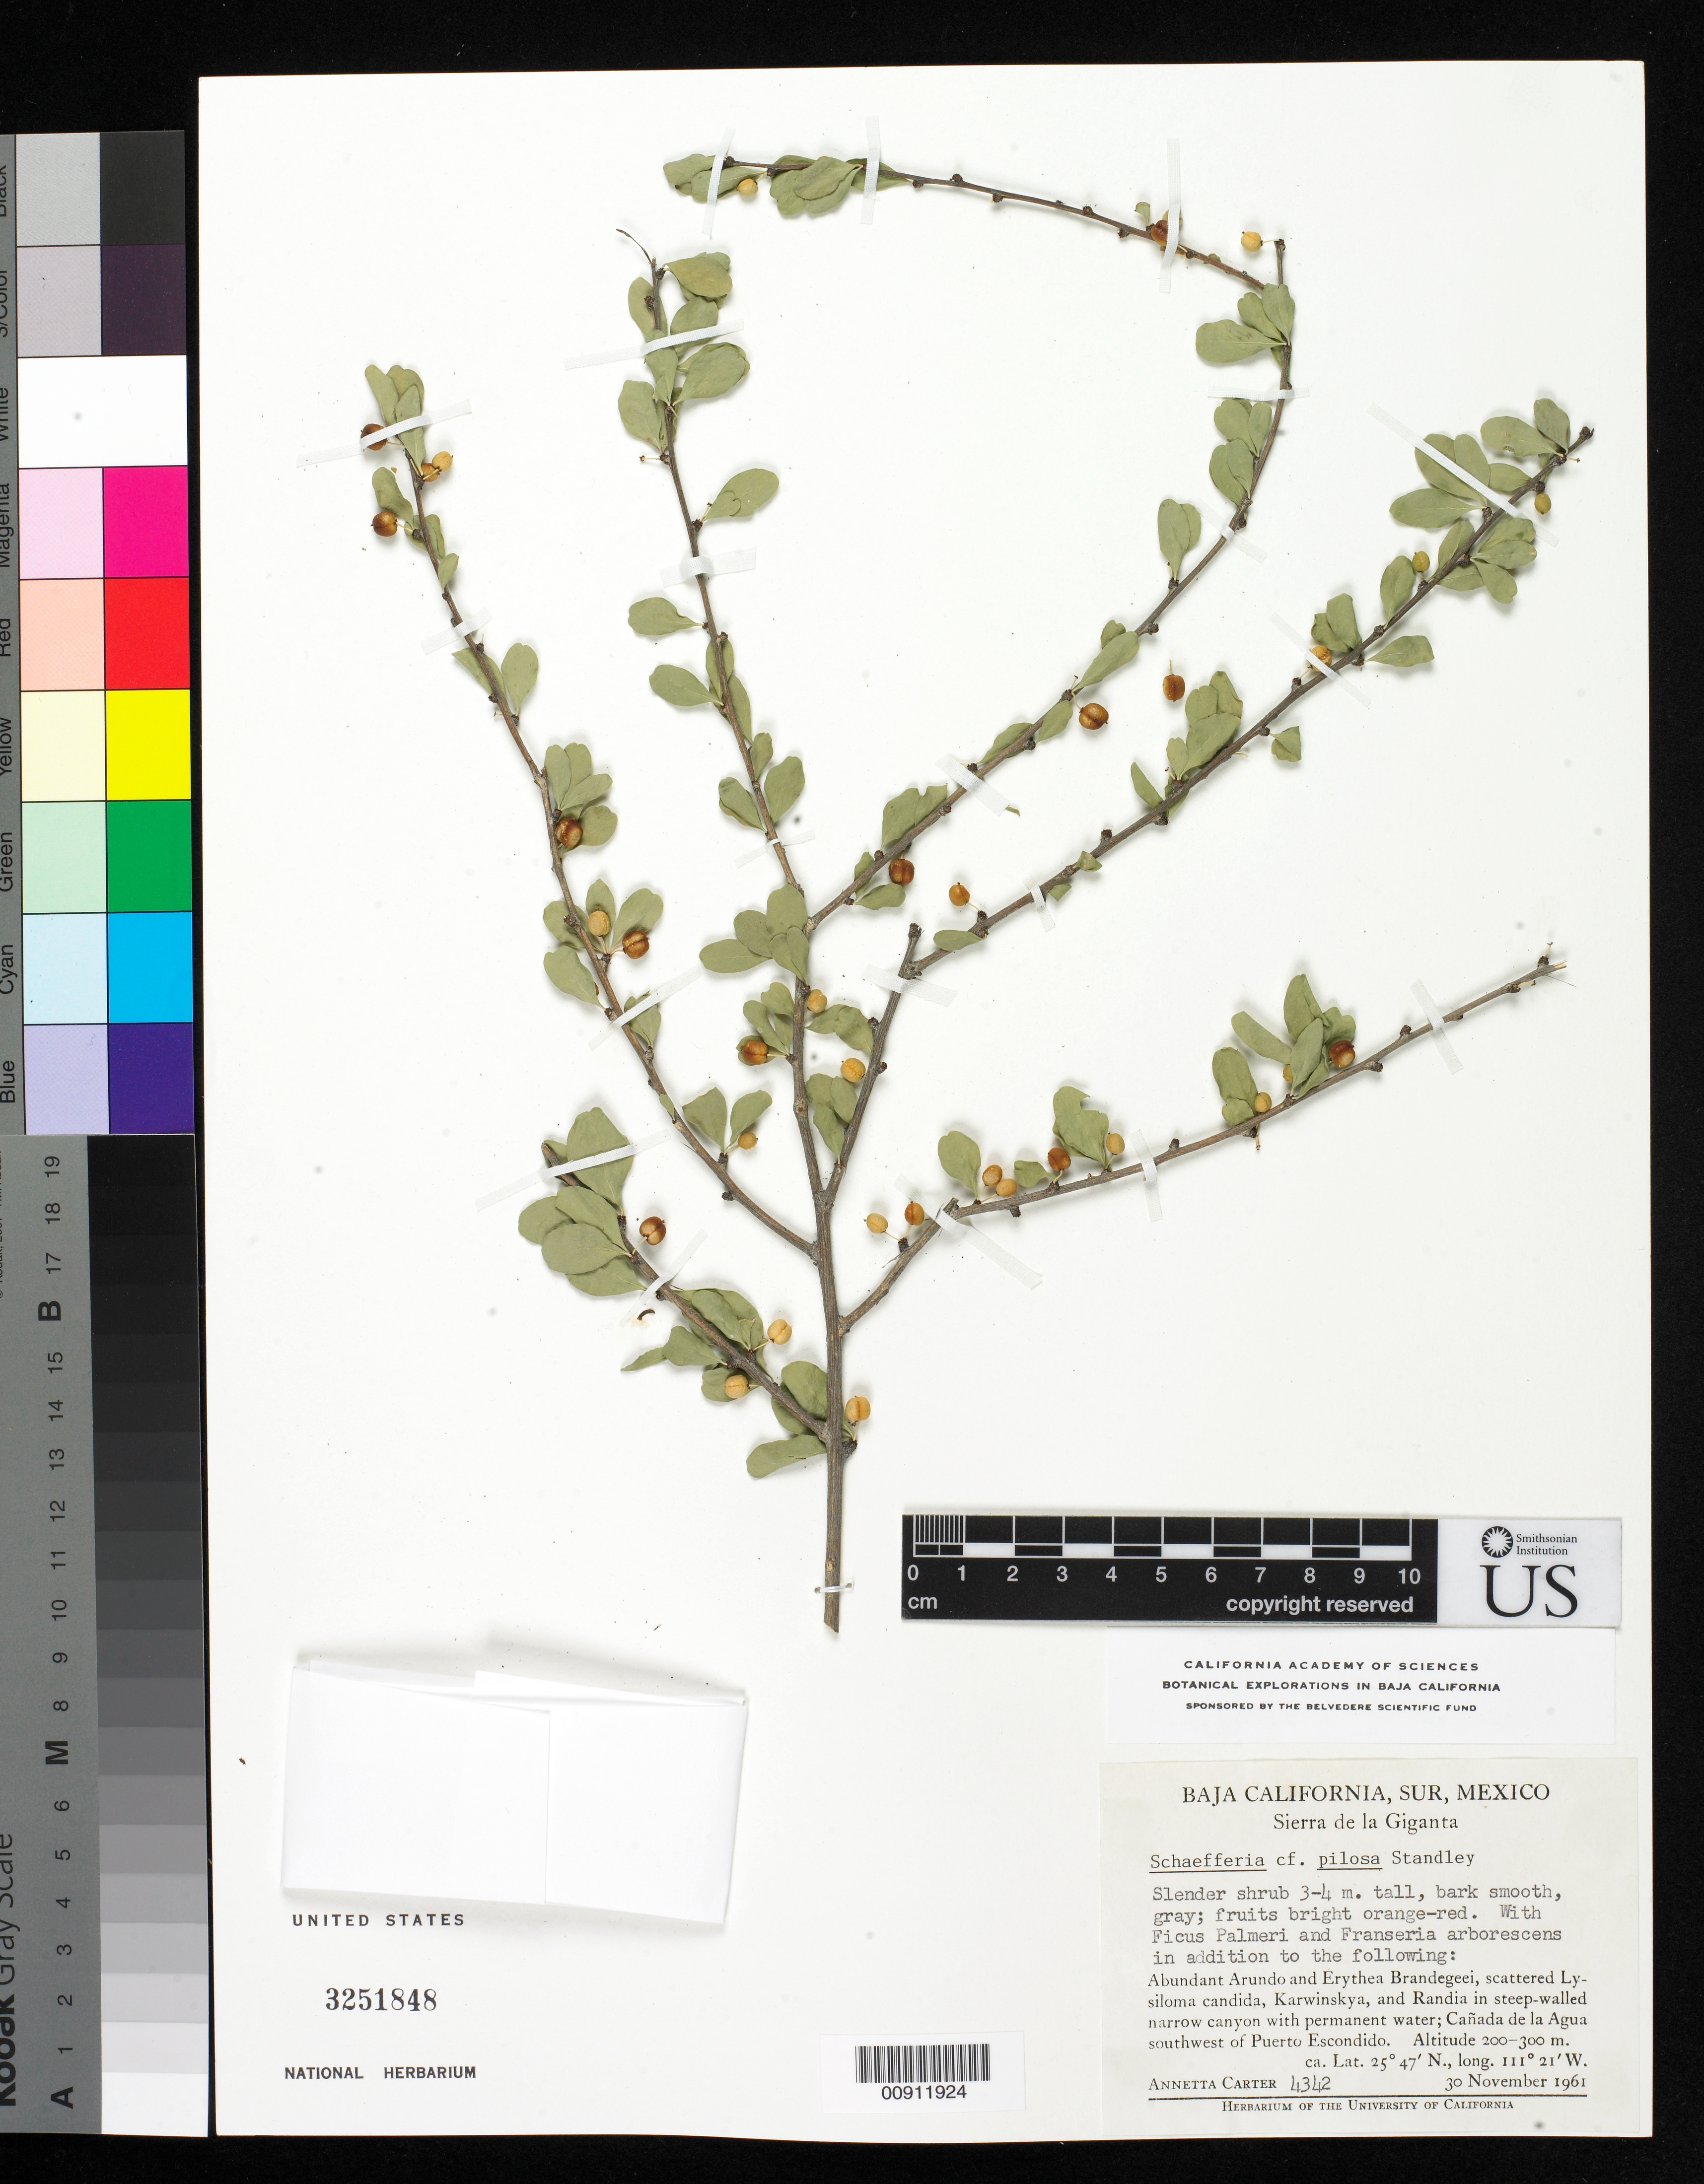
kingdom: Plantae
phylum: Tracheophyta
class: Magnoliopsida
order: Celastrales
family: Celastraceae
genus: Schaefferia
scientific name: Schaefferia pilosa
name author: Standl.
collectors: A. Carter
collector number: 4342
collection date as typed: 30 Nov 1961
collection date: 1961-11-30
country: Mexico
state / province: Baja California Sur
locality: Cañada de la Agua southwest of Puerto Escondido. Baja California Sur. Sierra de la Giganta.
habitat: Steep-walled narrow canyon w/permanent water. W/Ficus palmeri and Franseria arborescens, abundant Arundo & Erythea Brandegeei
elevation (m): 300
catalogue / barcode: US 3251848